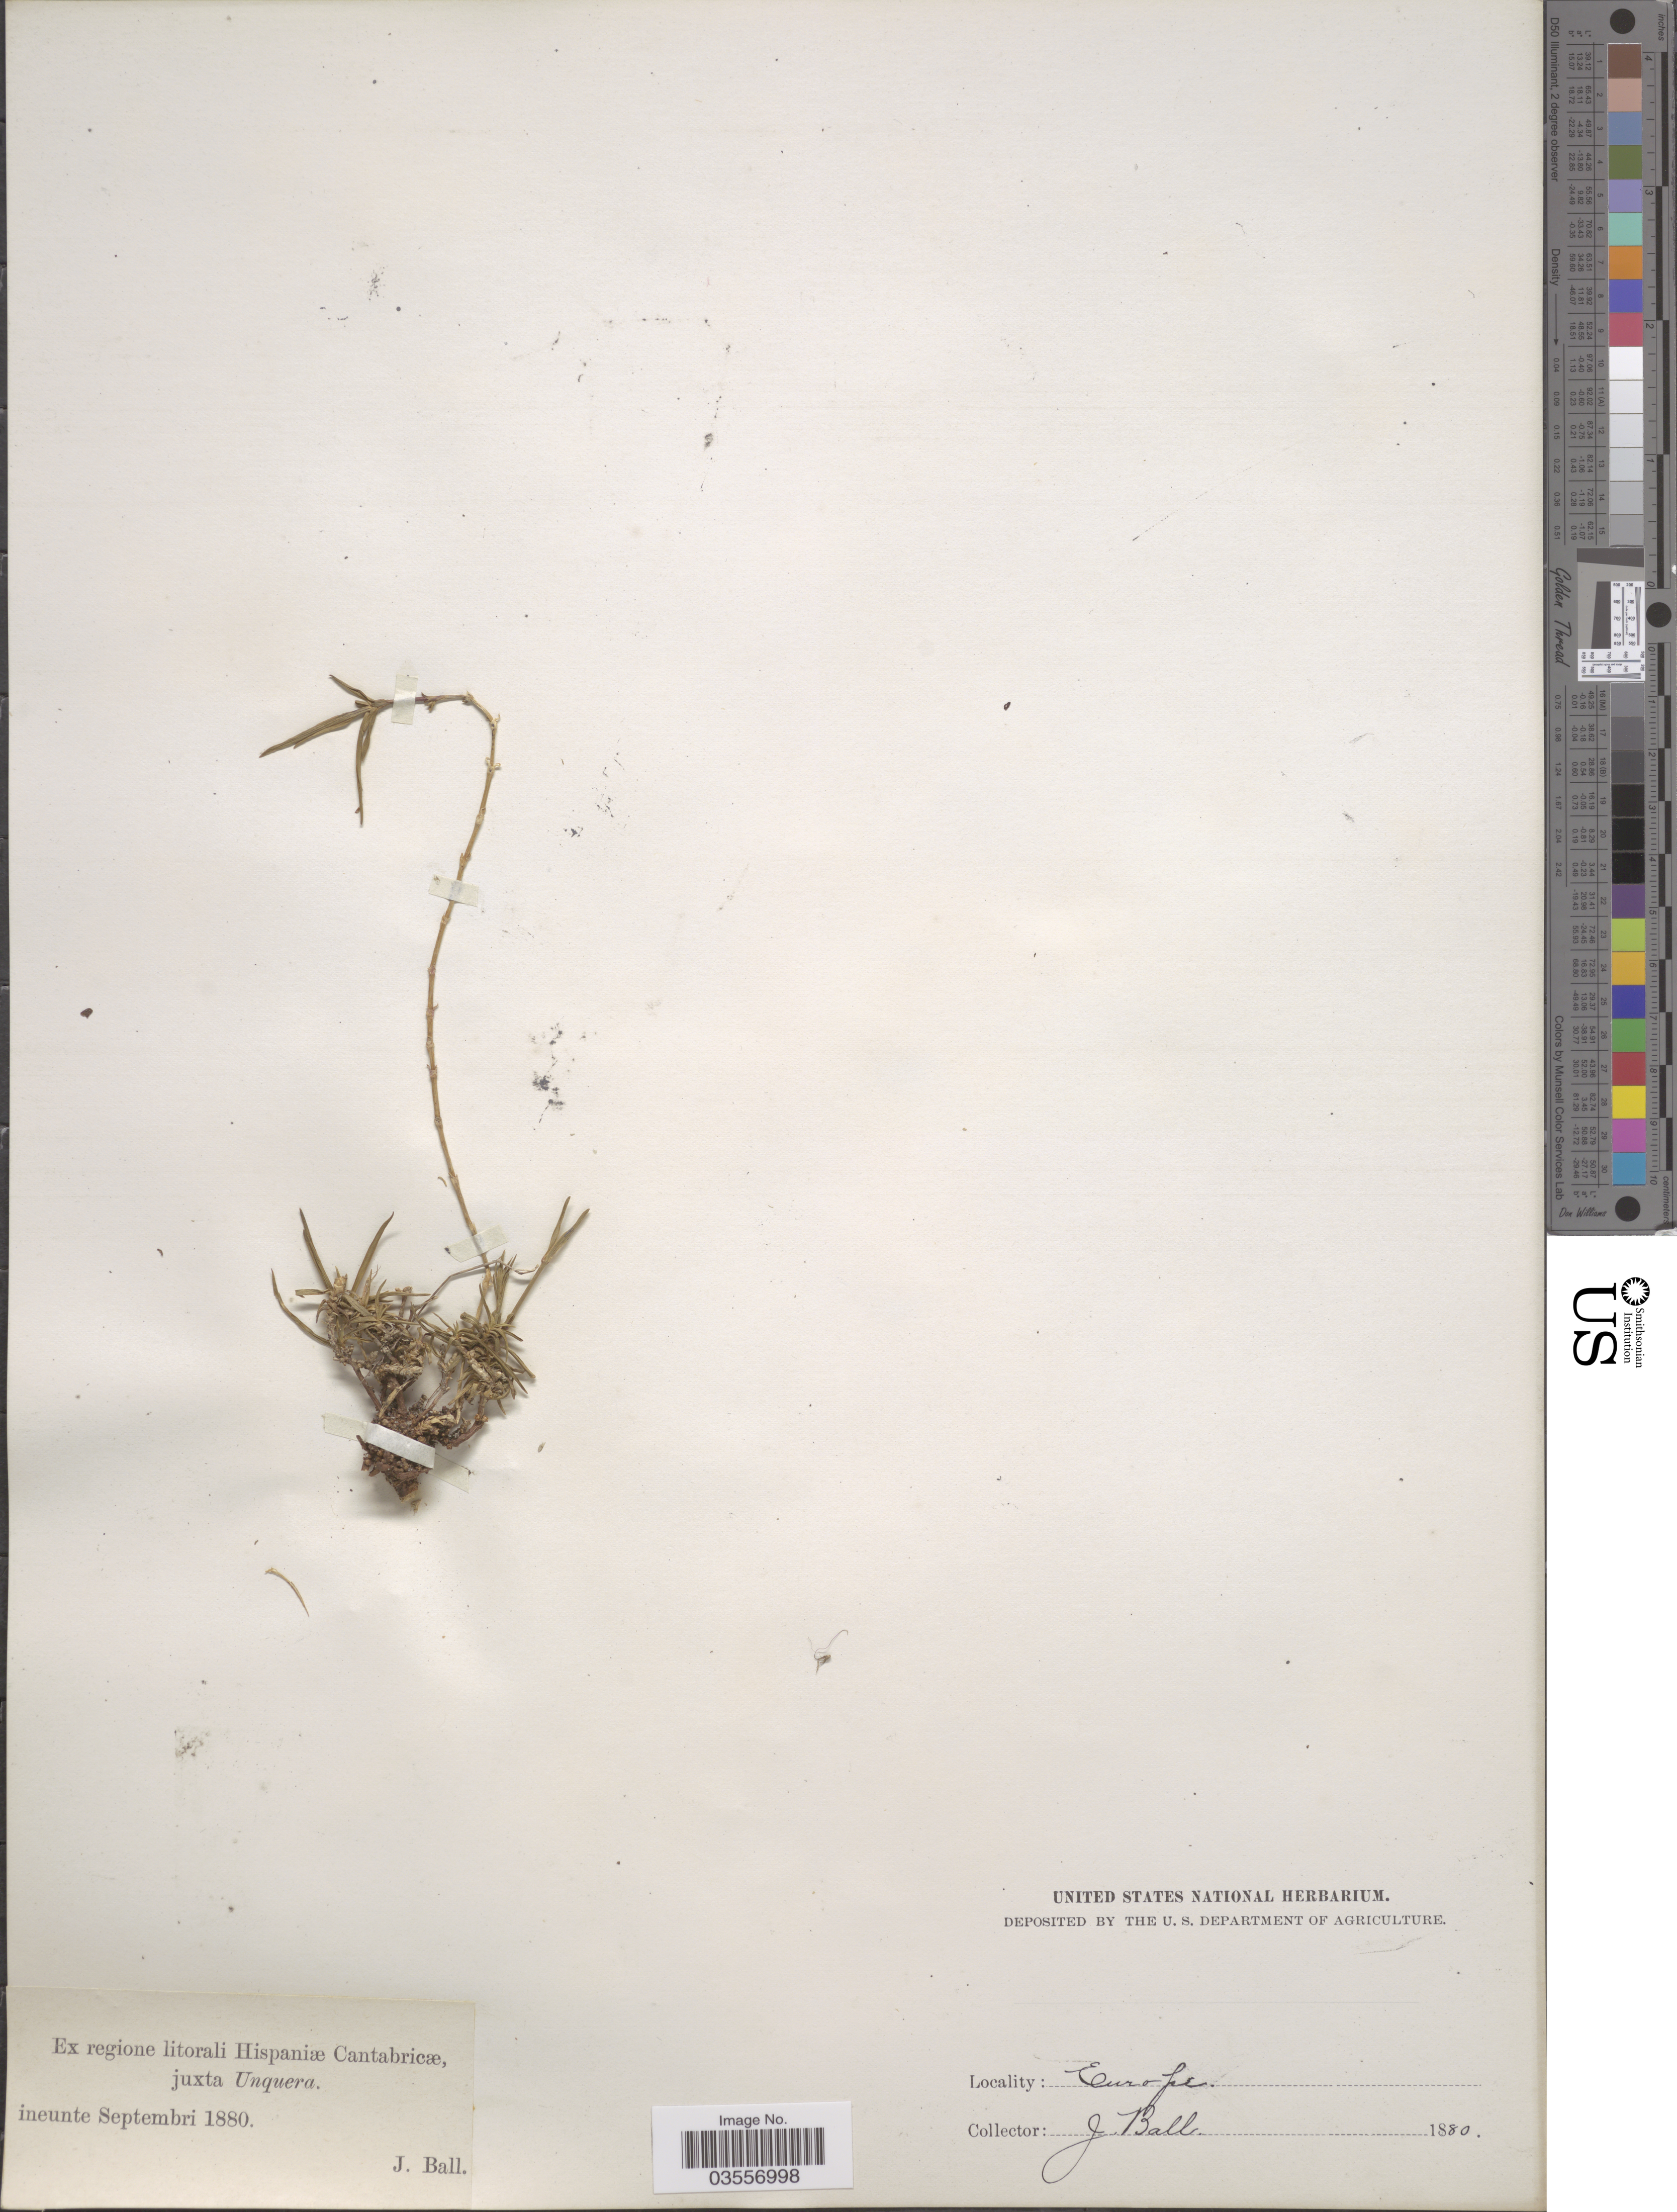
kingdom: Plantae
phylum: Tracheophyta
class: Magnoliopsida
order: Caryophyllales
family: Caryophyllaceae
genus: Dianthus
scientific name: Dianthus sp.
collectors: J. Ball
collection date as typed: Ineunte Septembri 1880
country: Spain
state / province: Cantabria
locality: Ex regione litorali Hispaniæ Cantabricæ, juxta Unquera.